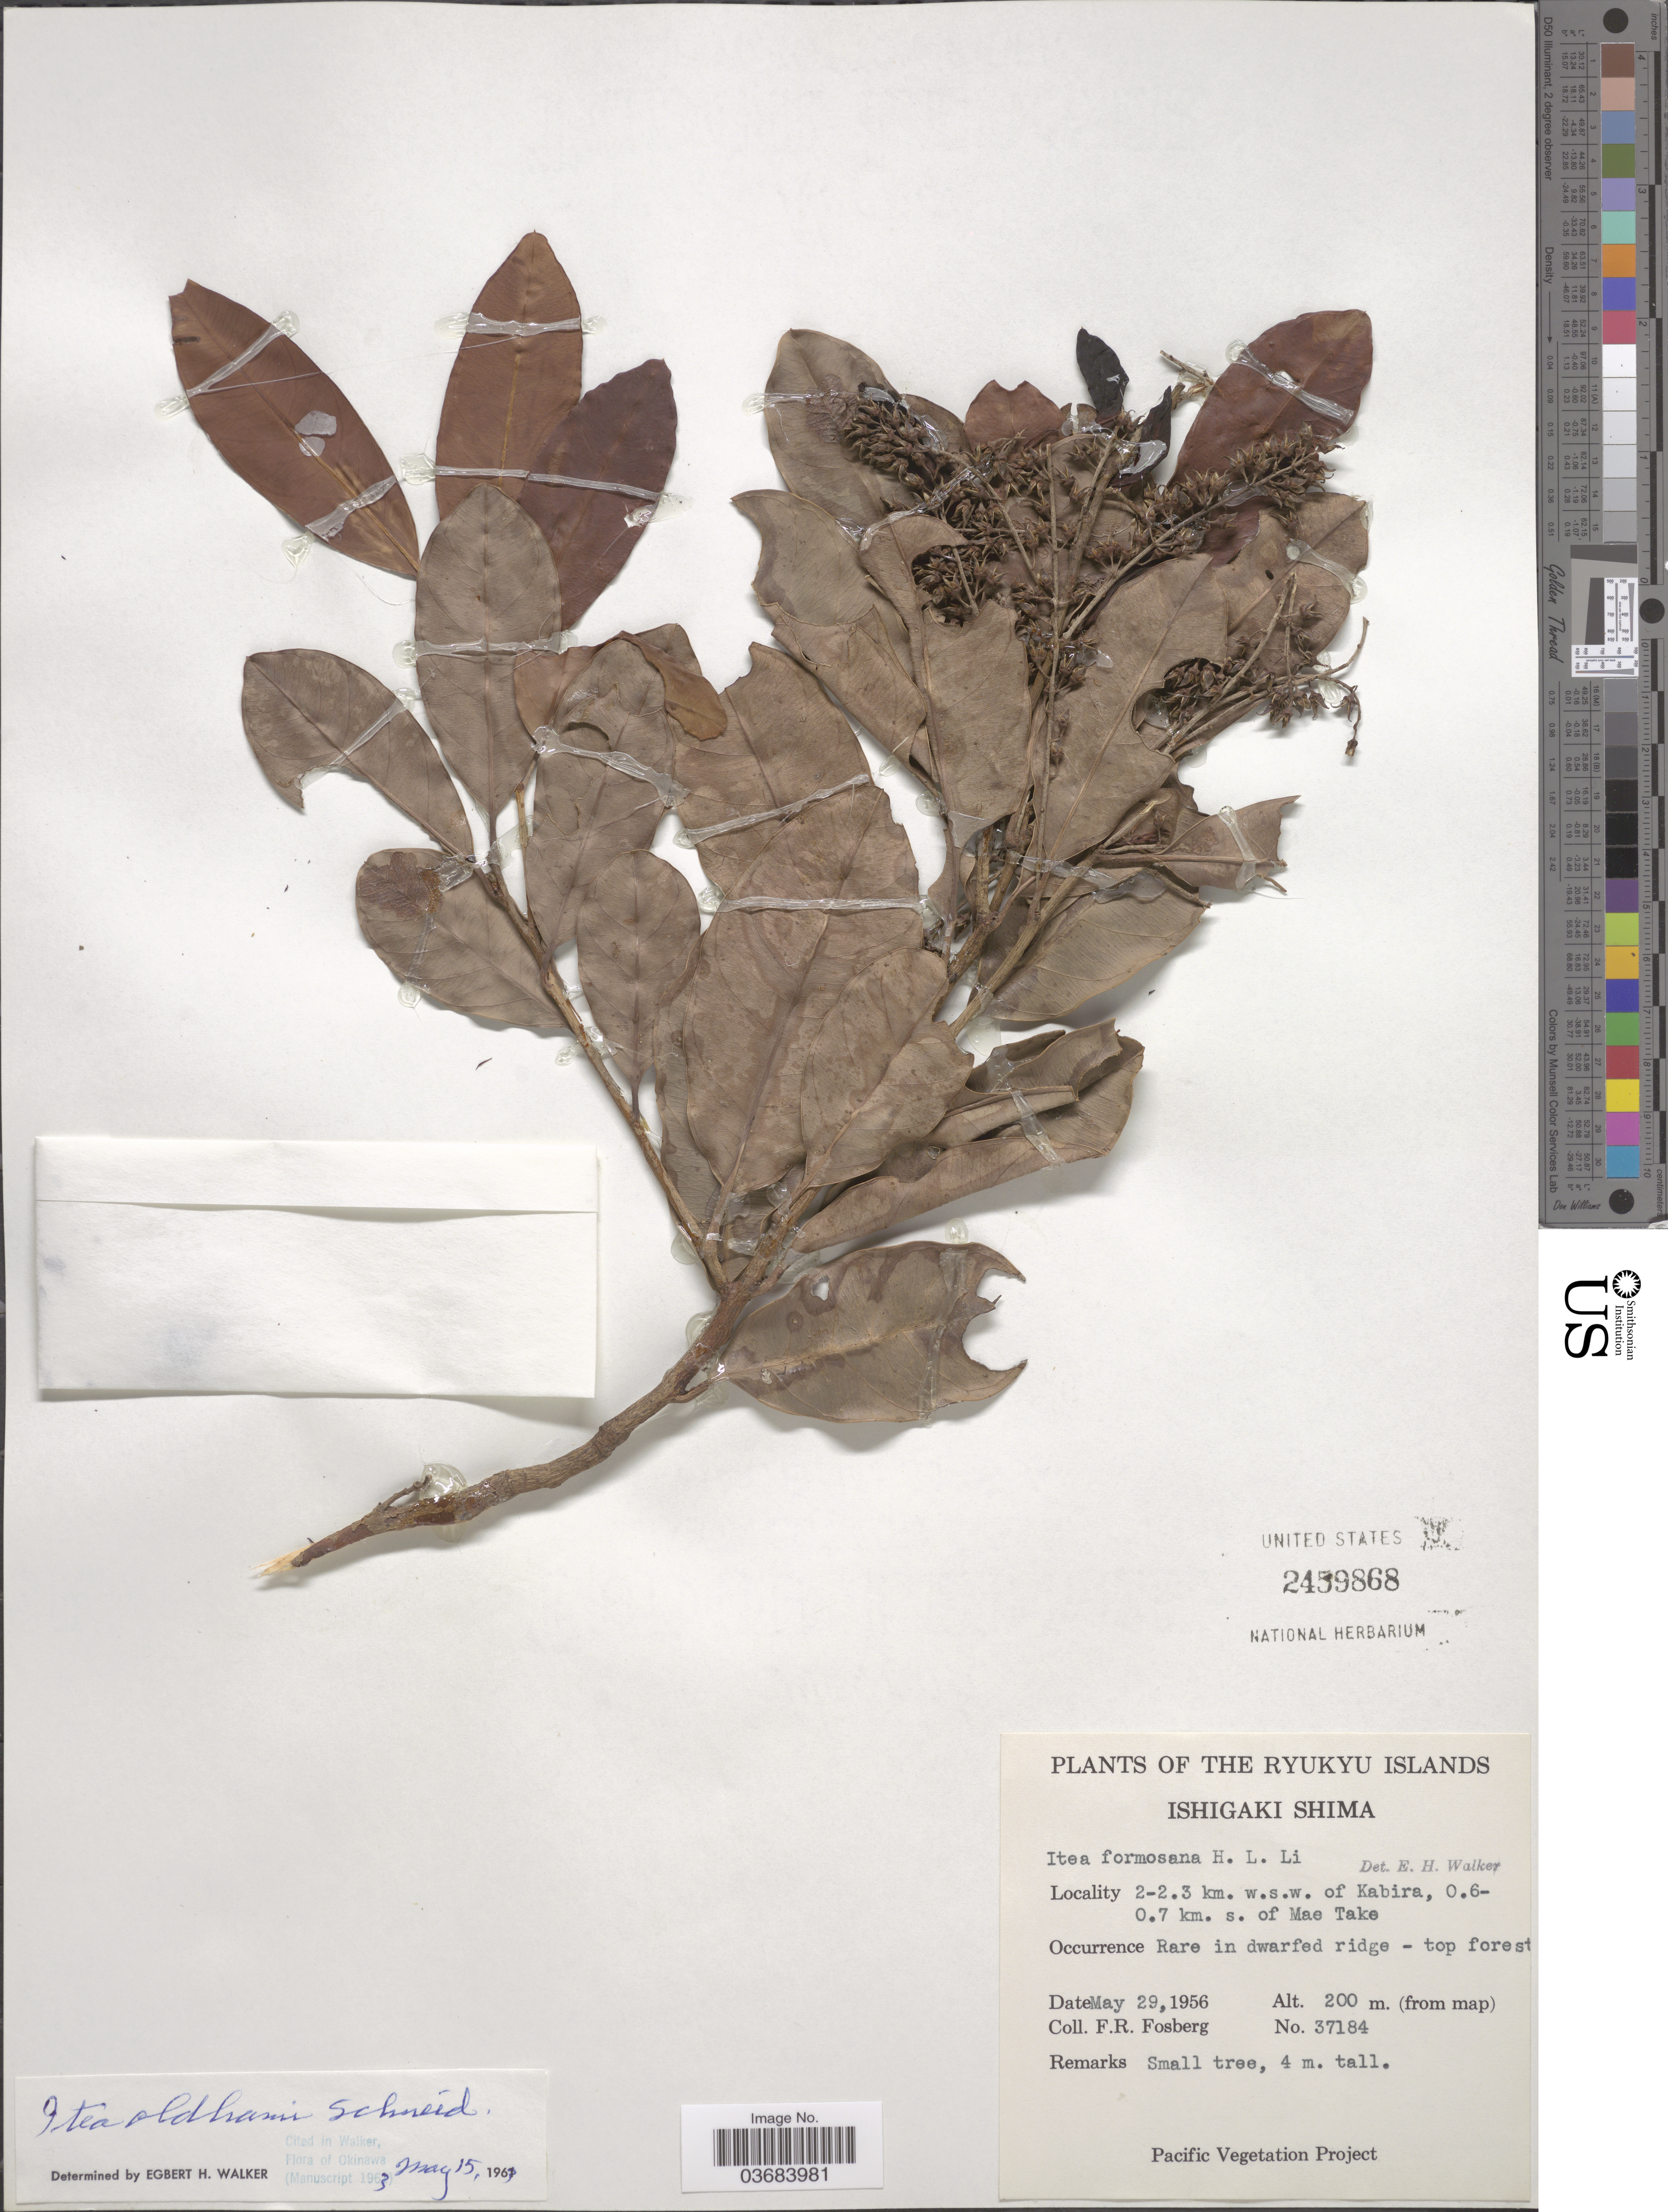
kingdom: Plantae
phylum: Tracheophyta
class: Magnoliopsida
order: Saxifragales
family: Iteaceae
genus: Itea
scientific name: Itea oldhamii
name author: C.K. Schneid.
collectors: F. R. Fosberg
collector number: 37184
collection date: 1956-05-29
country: Japan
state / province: Okinawa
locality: The Ryukyu Islands. Ishigaki Shima. 2-2.3 km. w.s.w. of Kabira, 0.6-0.7 km. s. of Mae Take.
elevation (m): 200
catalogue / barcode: US 2459868